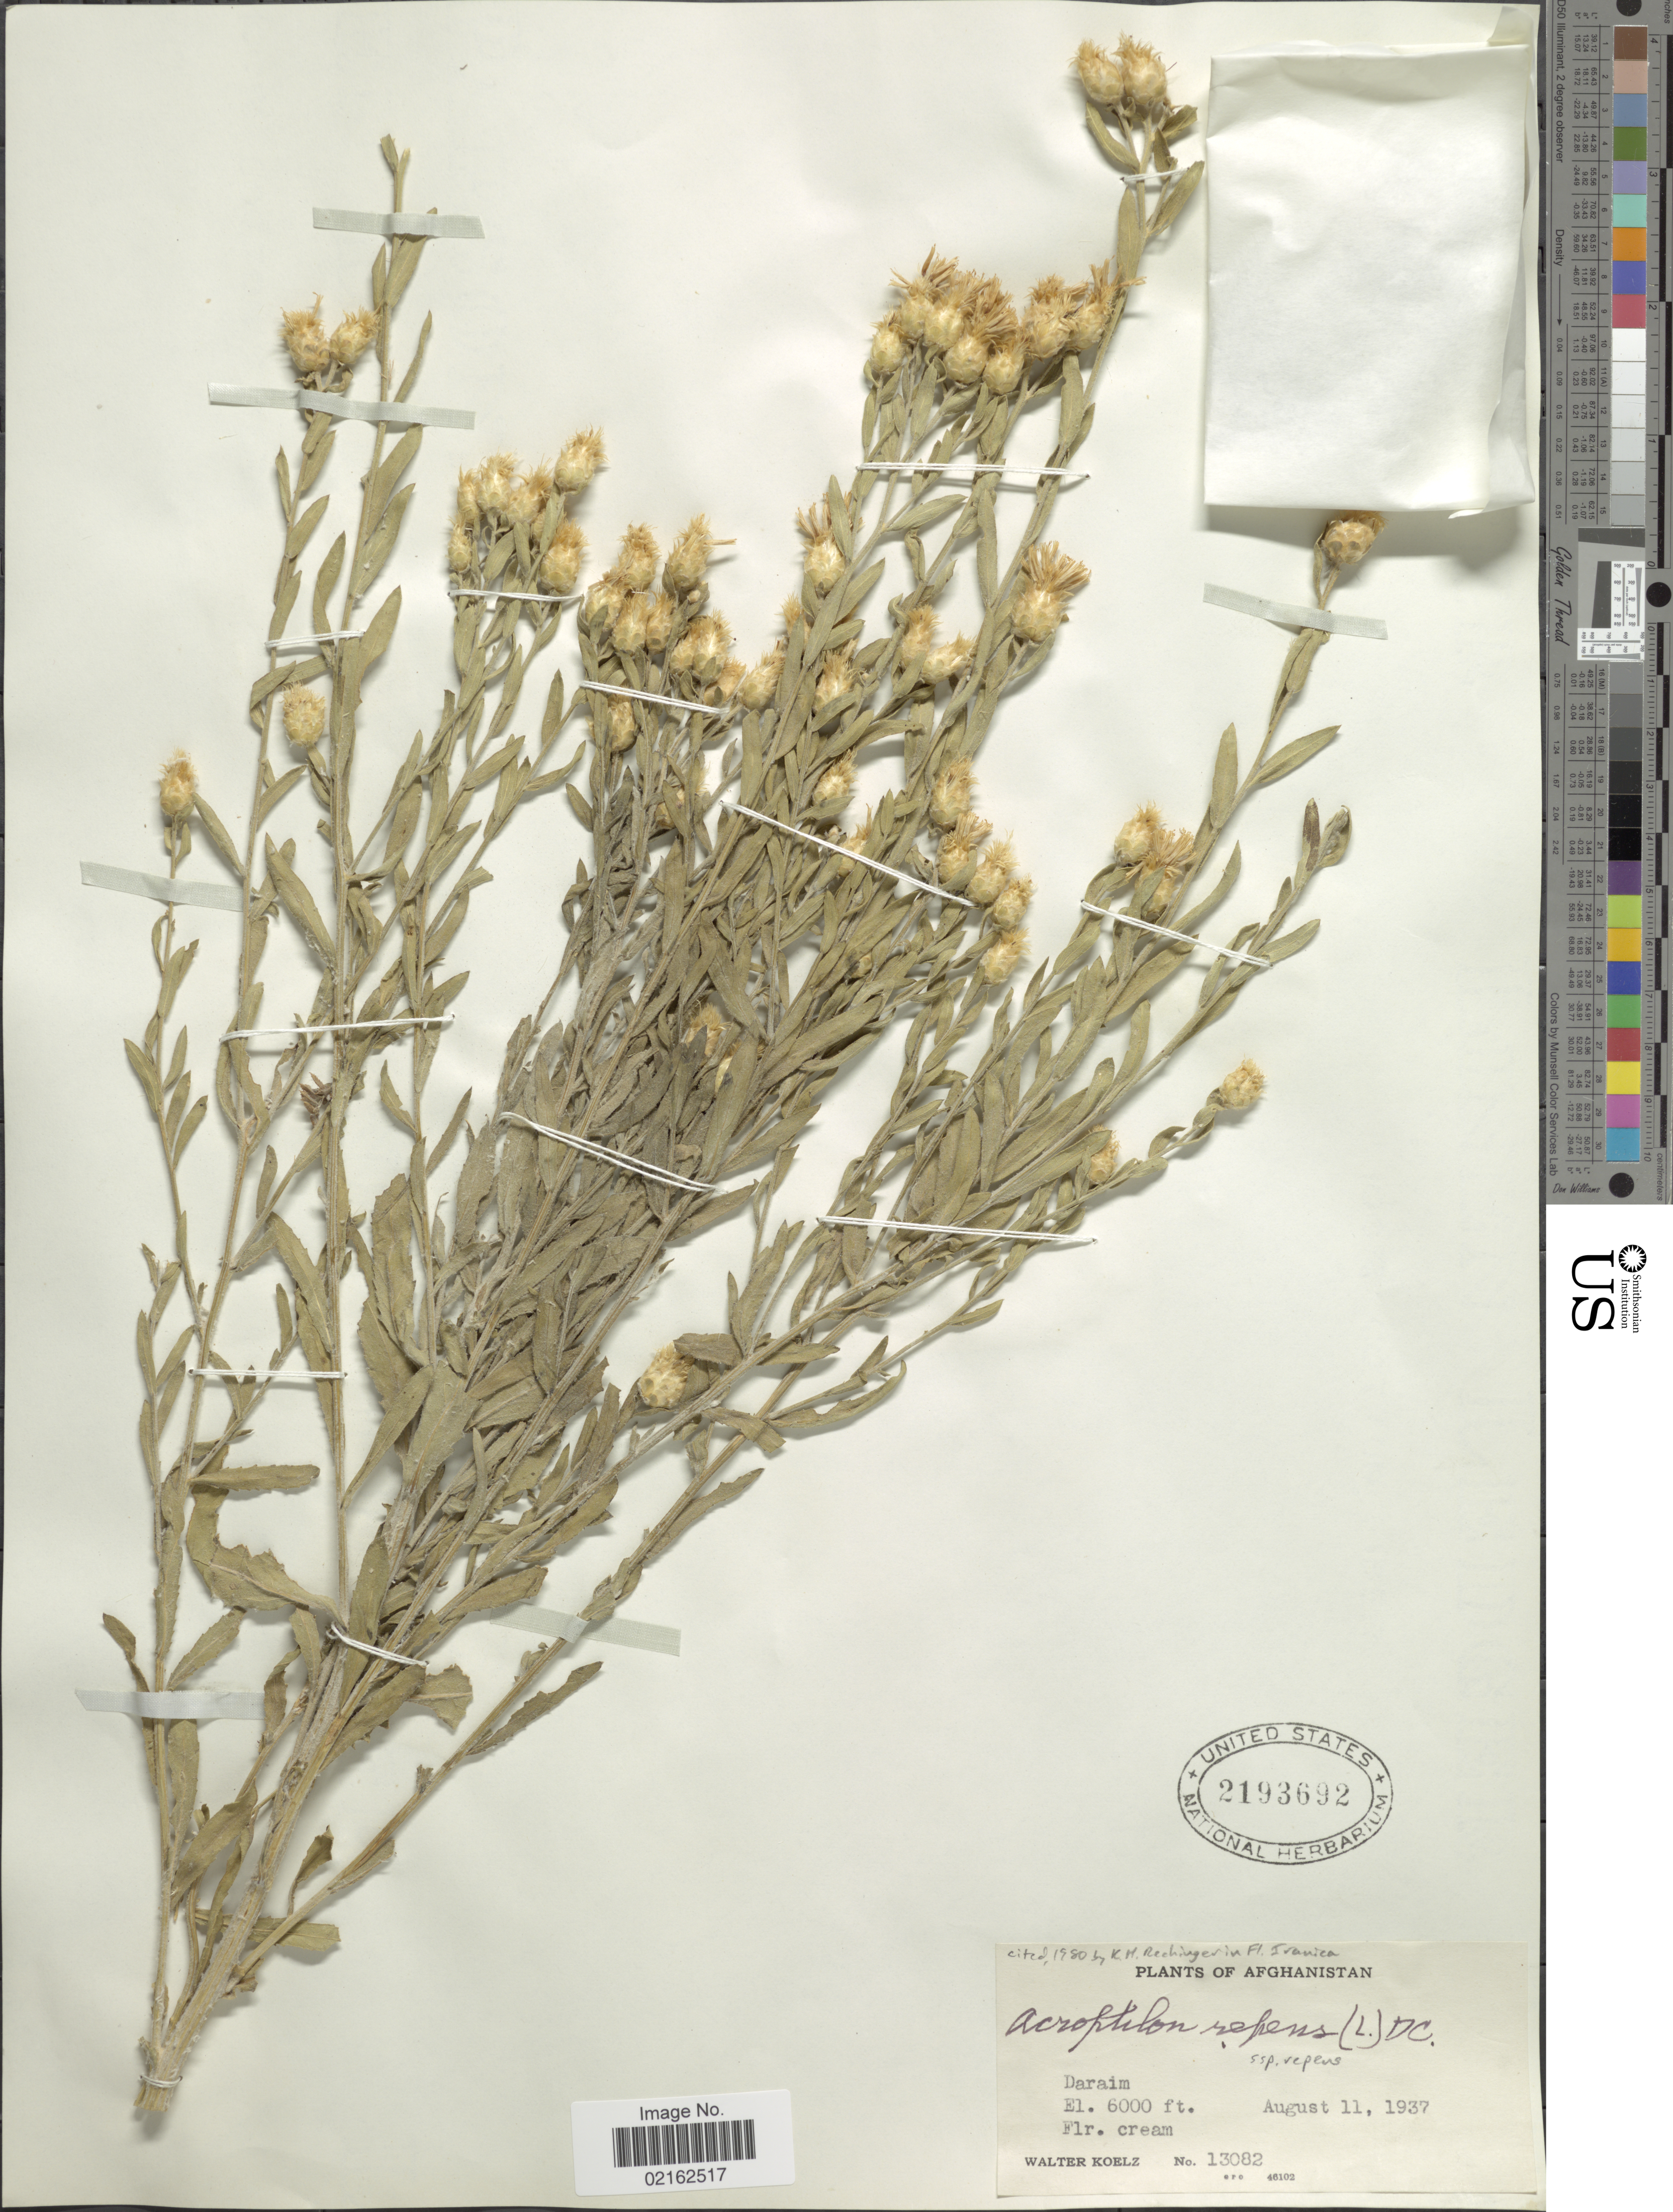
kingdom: Plantae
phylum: Tracheophyta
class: Magnoliopsida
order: Asterales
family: Asteraceae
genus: Acroptilon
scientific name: Acroptilon repens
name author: (L.) DC.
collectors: W. N. Koelz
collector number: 13082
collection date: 1937-08-11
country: Afghanistan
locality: Daraim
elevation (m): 1829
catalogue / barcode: US 2193692